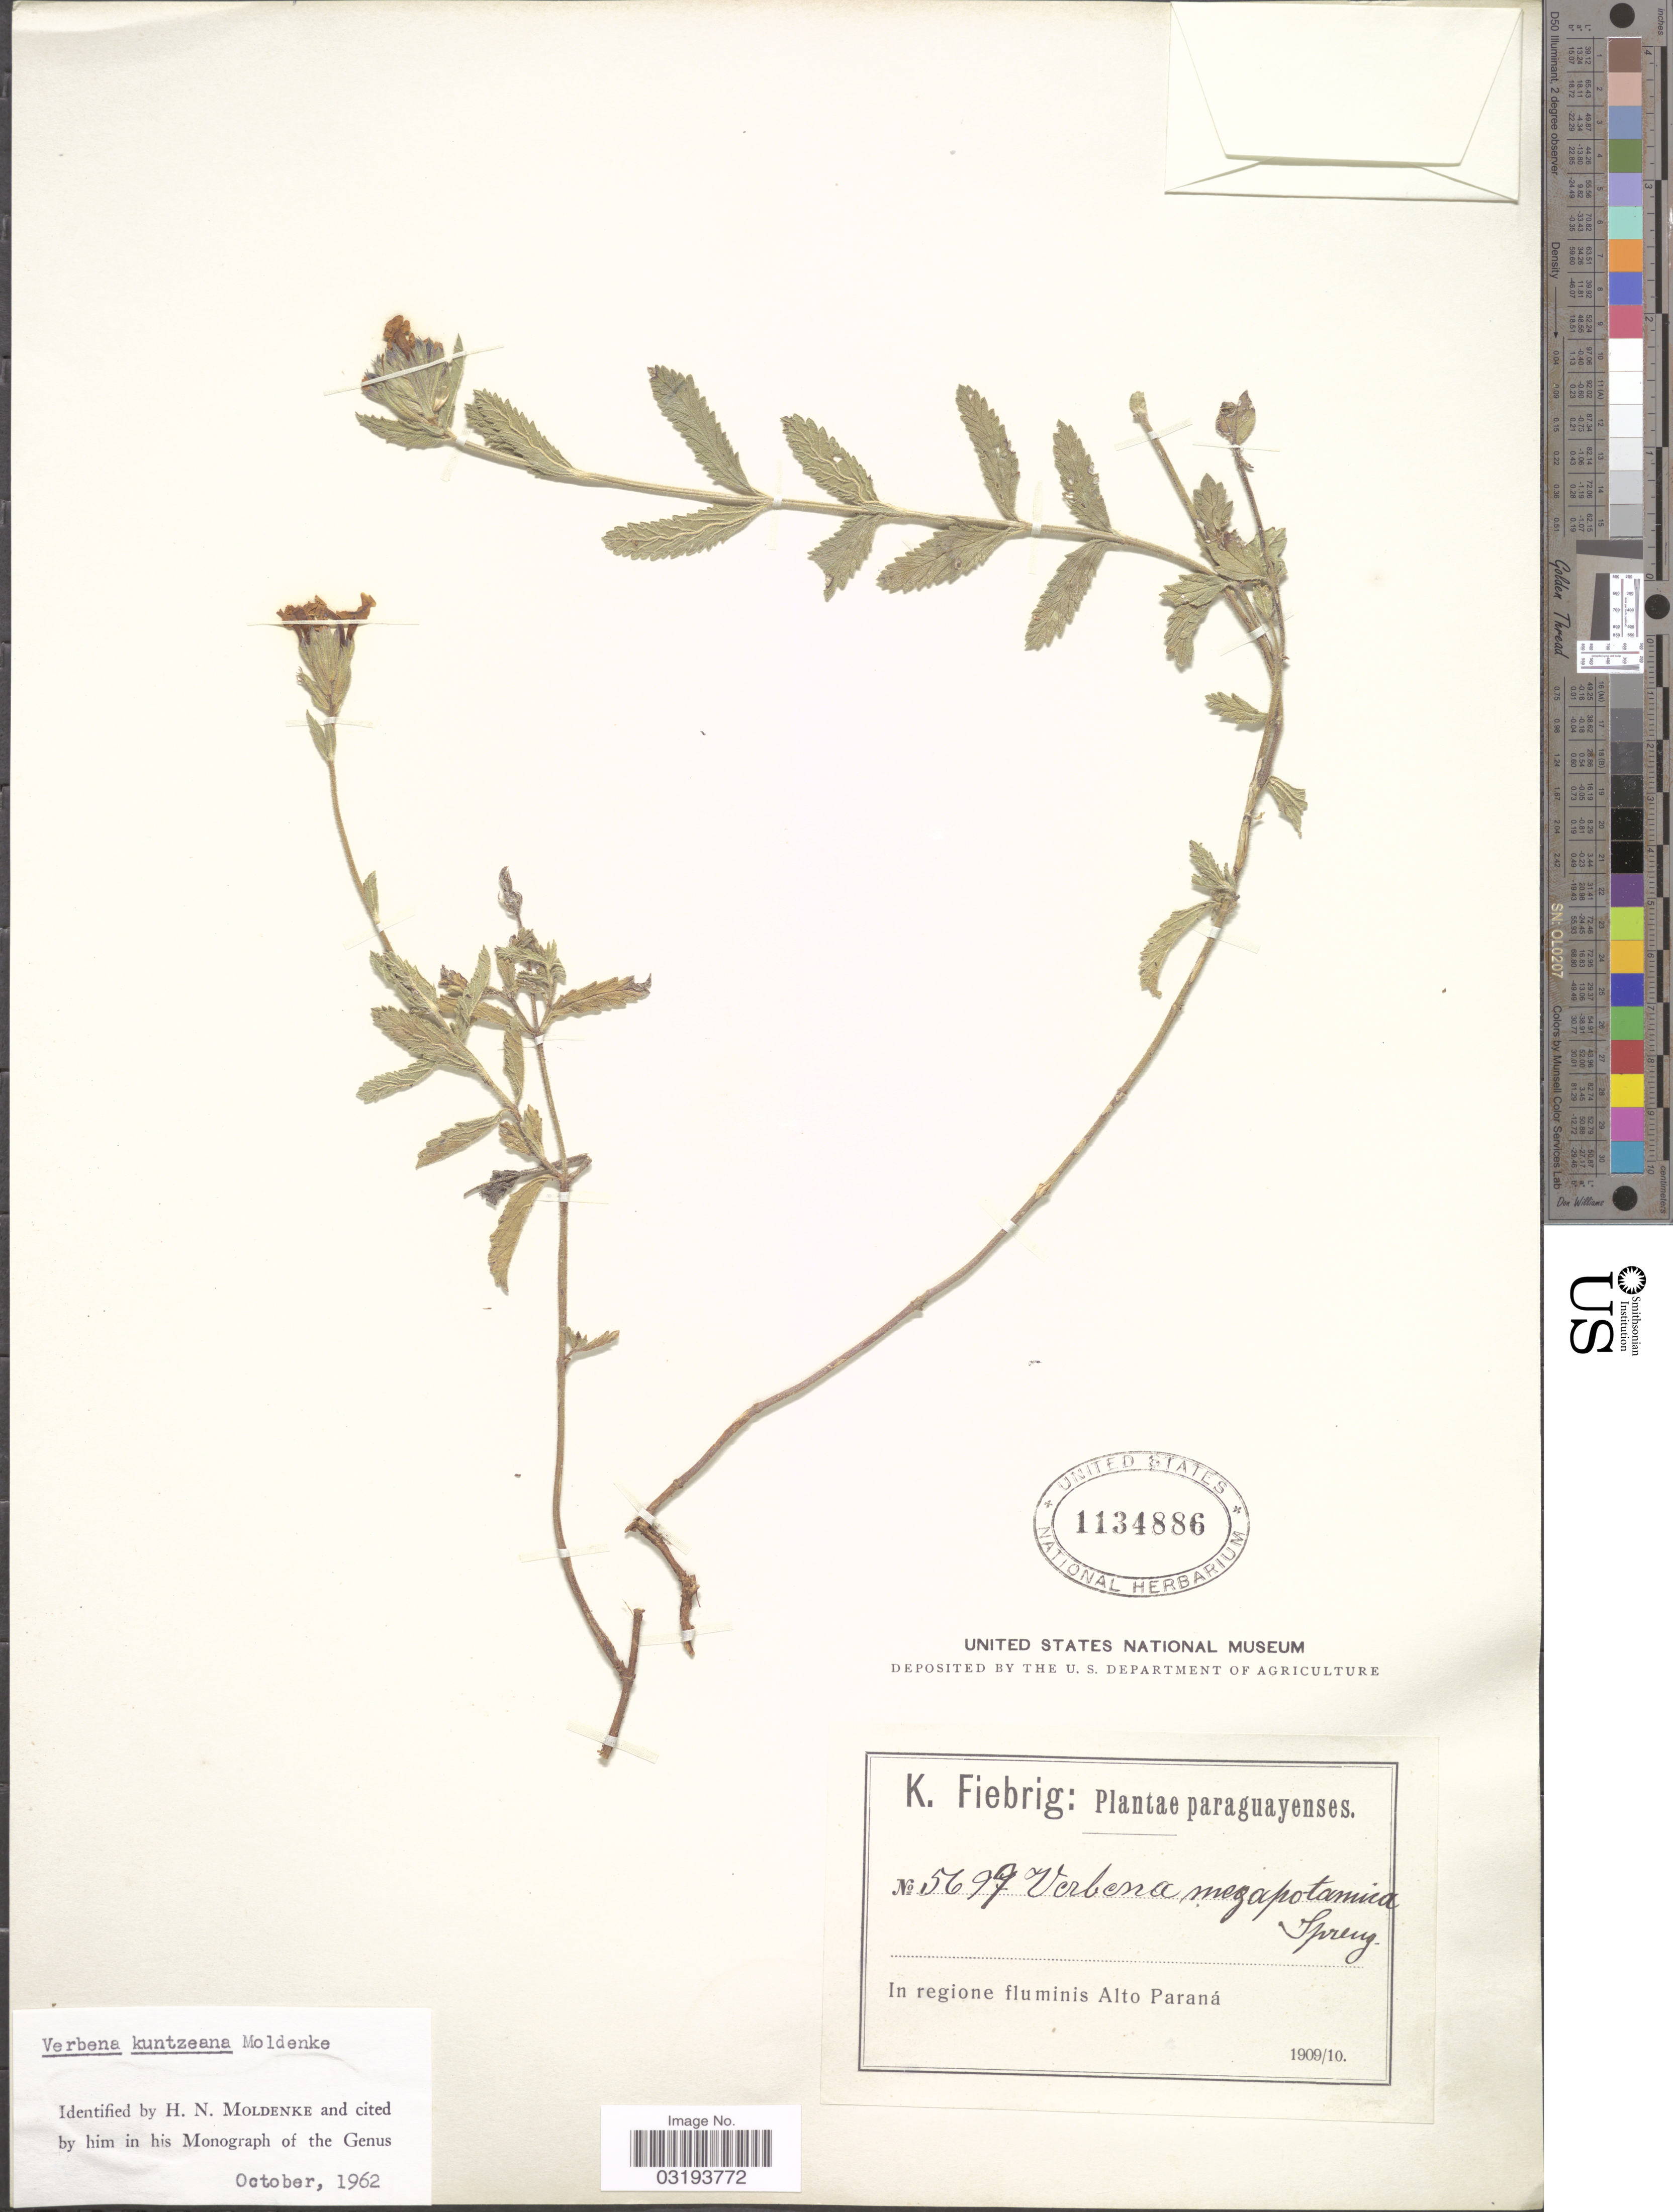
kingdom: Plantae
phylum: Tracheophyta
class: Magnoliopsida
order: Lamiales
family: Verbenaceae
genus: Verbena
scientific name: Verbena kuntzeana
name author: Moldenke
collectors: K. Fiebrig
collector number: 5697*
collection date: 1909/1910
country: Paraguay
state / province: Alto Parana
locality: In regione fluminis Alto Paraná.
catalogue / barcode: US 1134886